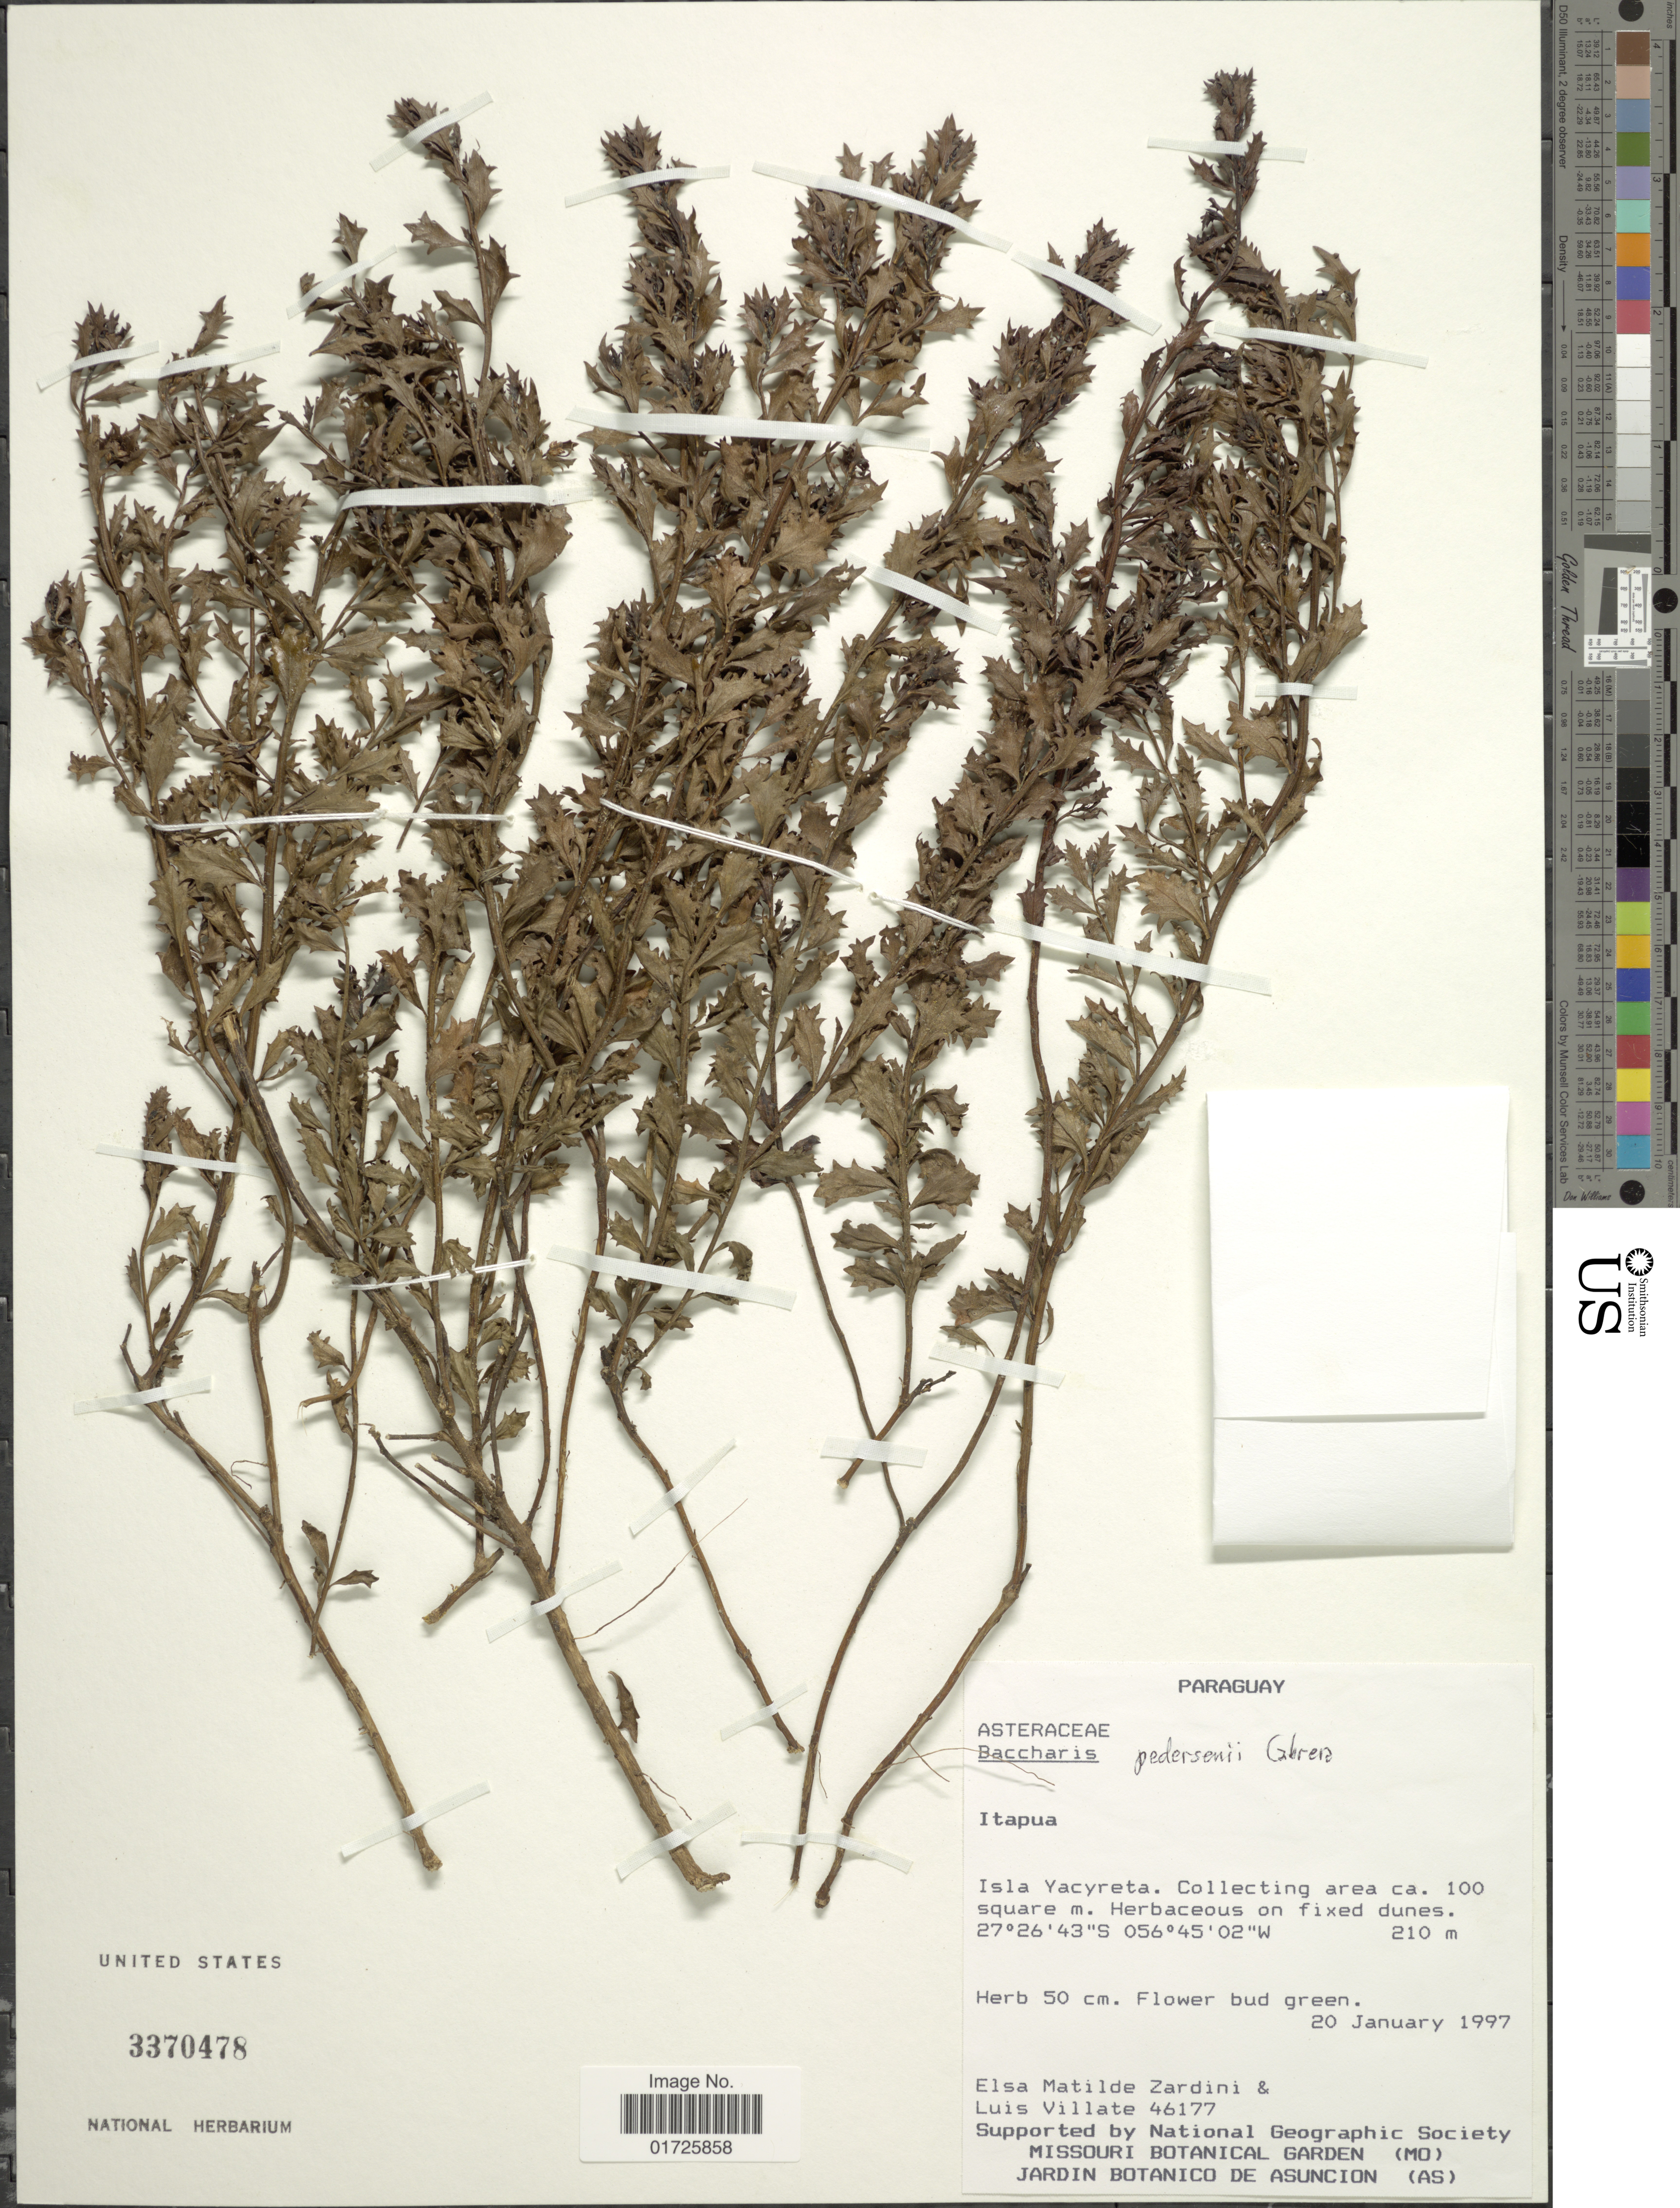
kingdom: Plantae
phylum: Tracheophyta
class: Magnoliopsida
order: Asterales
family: Asteraceae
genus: Baccharis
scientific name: Baccharis pedersenii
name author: Cabrera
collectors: E. M. Zardini & L. Villate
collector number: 46177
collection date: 1997-01-20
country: Paraguay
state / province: Itapua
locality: Isla Yacyreta. Collecting area ca. 100 square m.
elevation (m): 210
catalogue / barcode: US 3370478